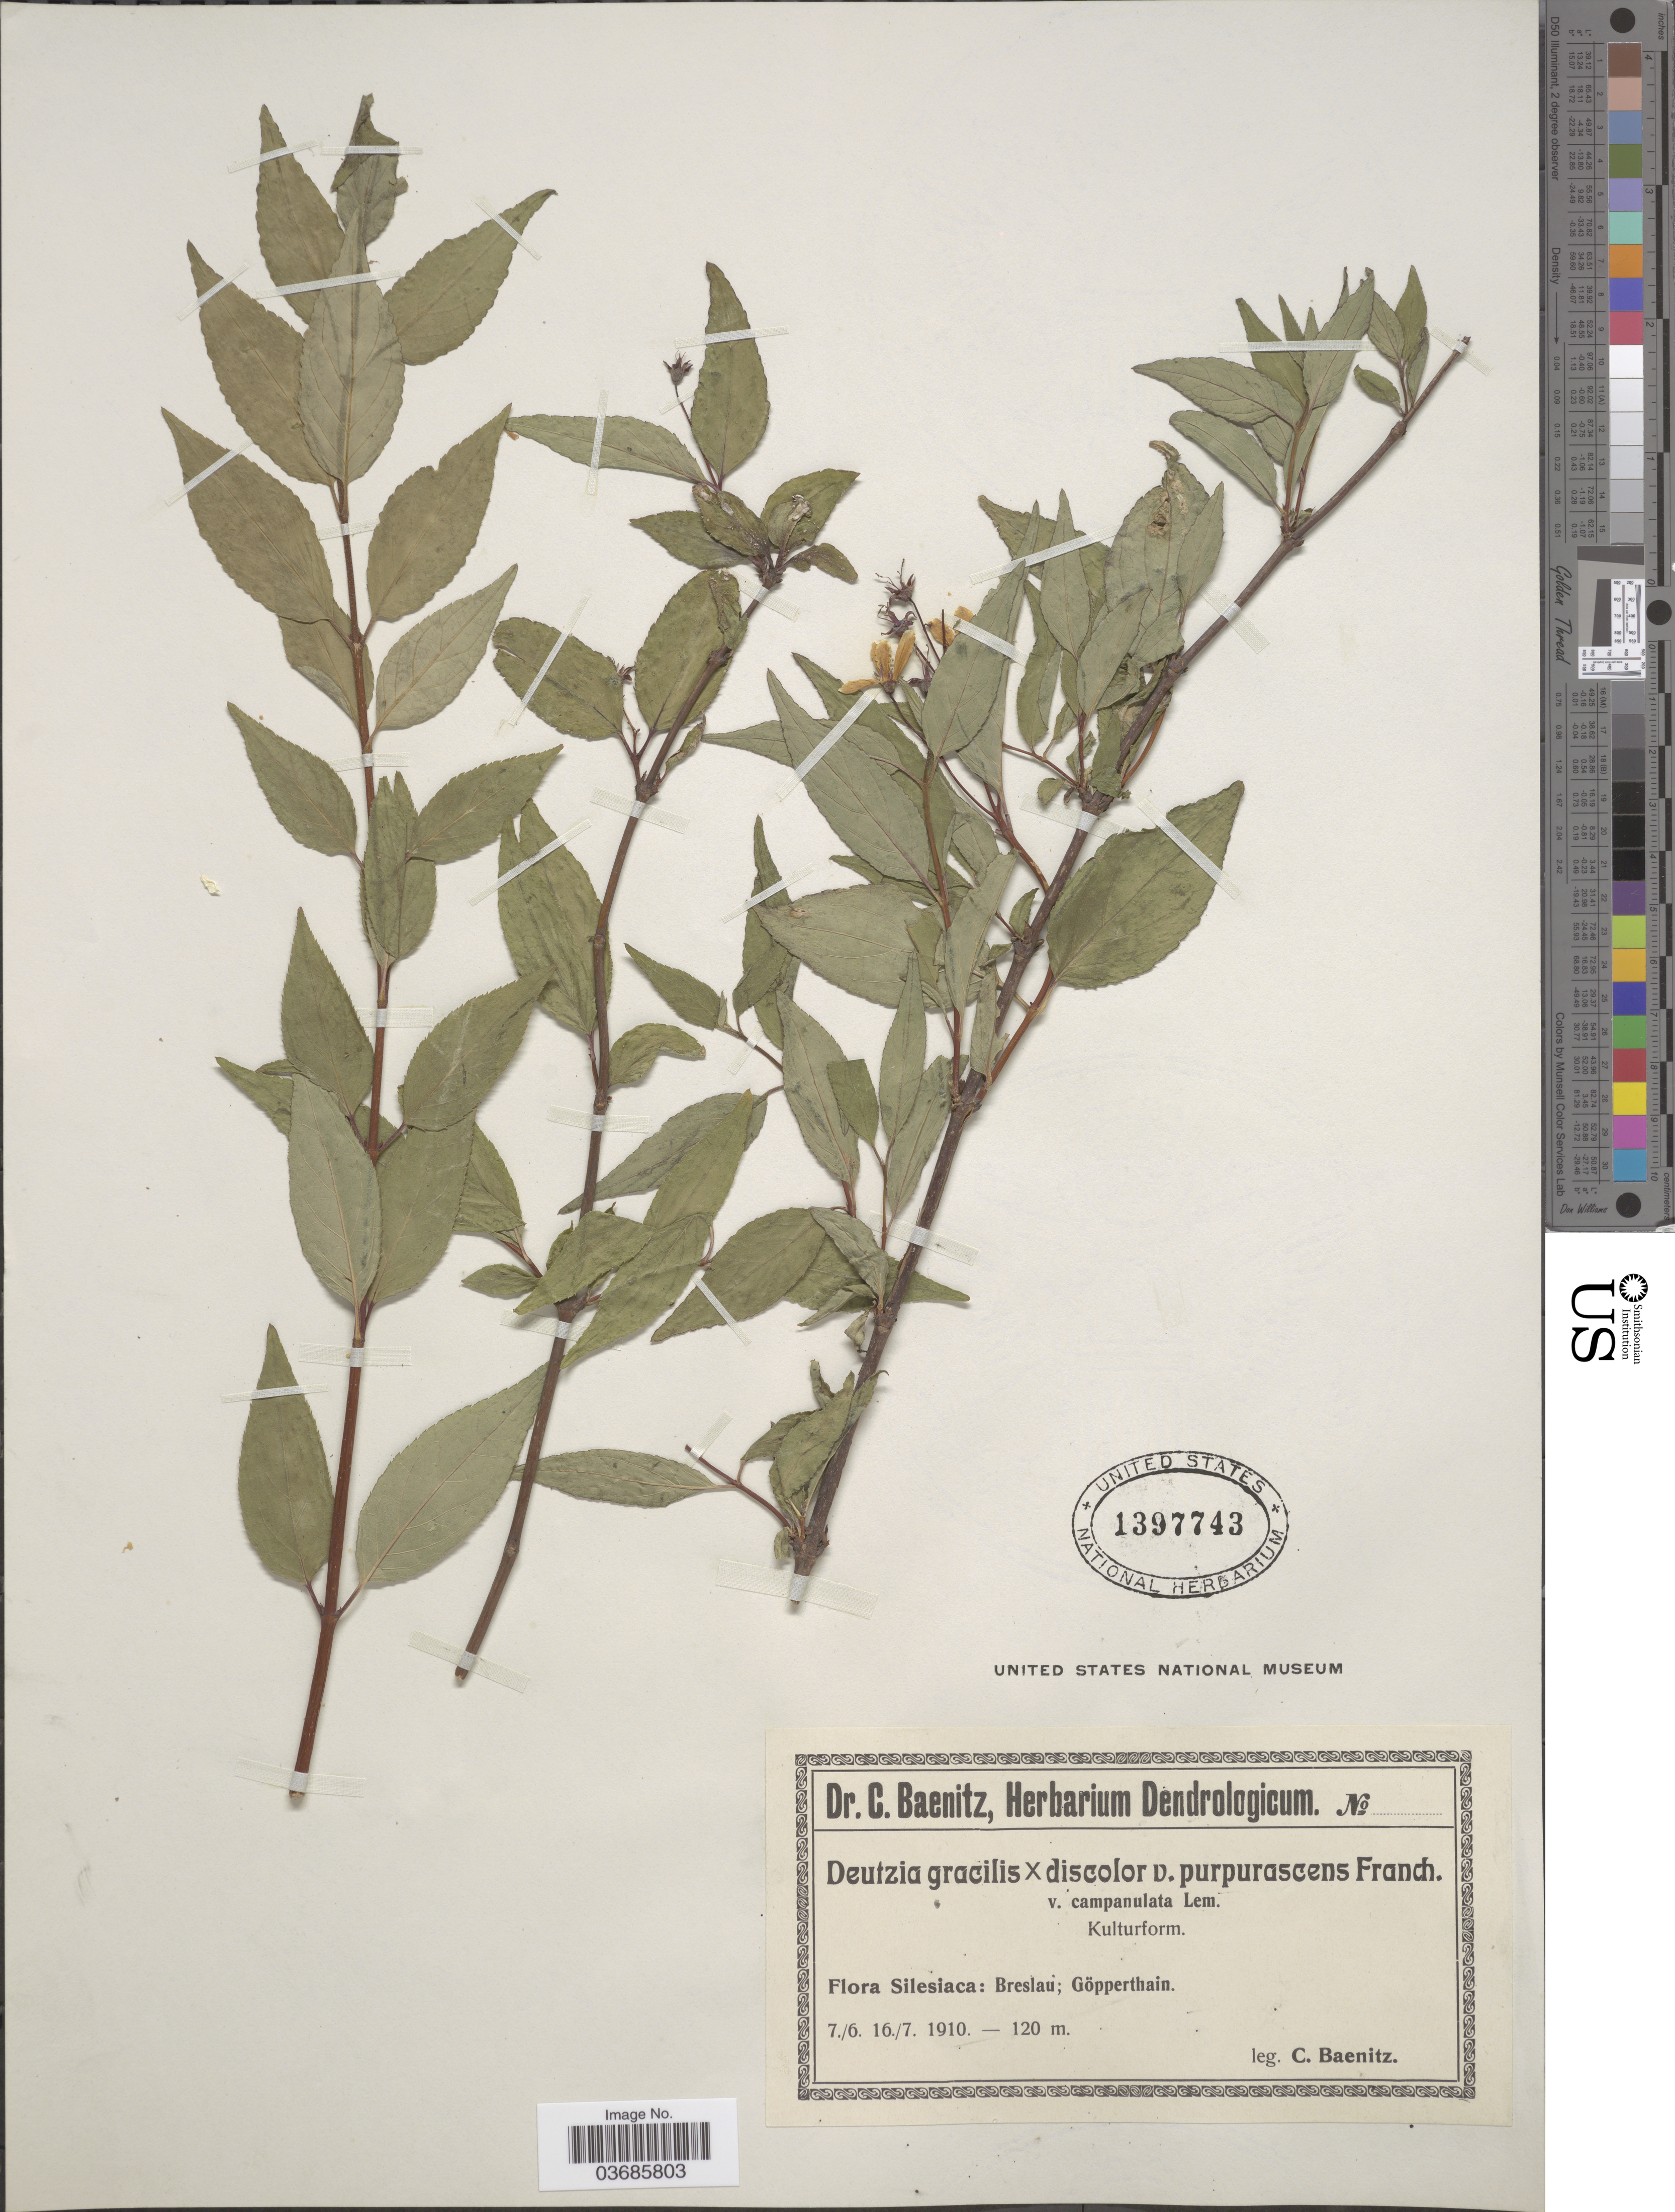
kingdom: Plantae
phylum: Tracheophyta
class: Magnoliopsida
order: Cornales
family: Hydrangeaceae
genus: Deutzia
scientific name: Deutzia gracilis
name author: Siebold & Zucc.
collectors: C. G. Baenitz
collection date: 1910-06-07/1910-07-16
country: Poland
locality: Silesiaca: Breslau; Göpperthain.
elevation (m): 120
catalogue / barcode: US 1397743